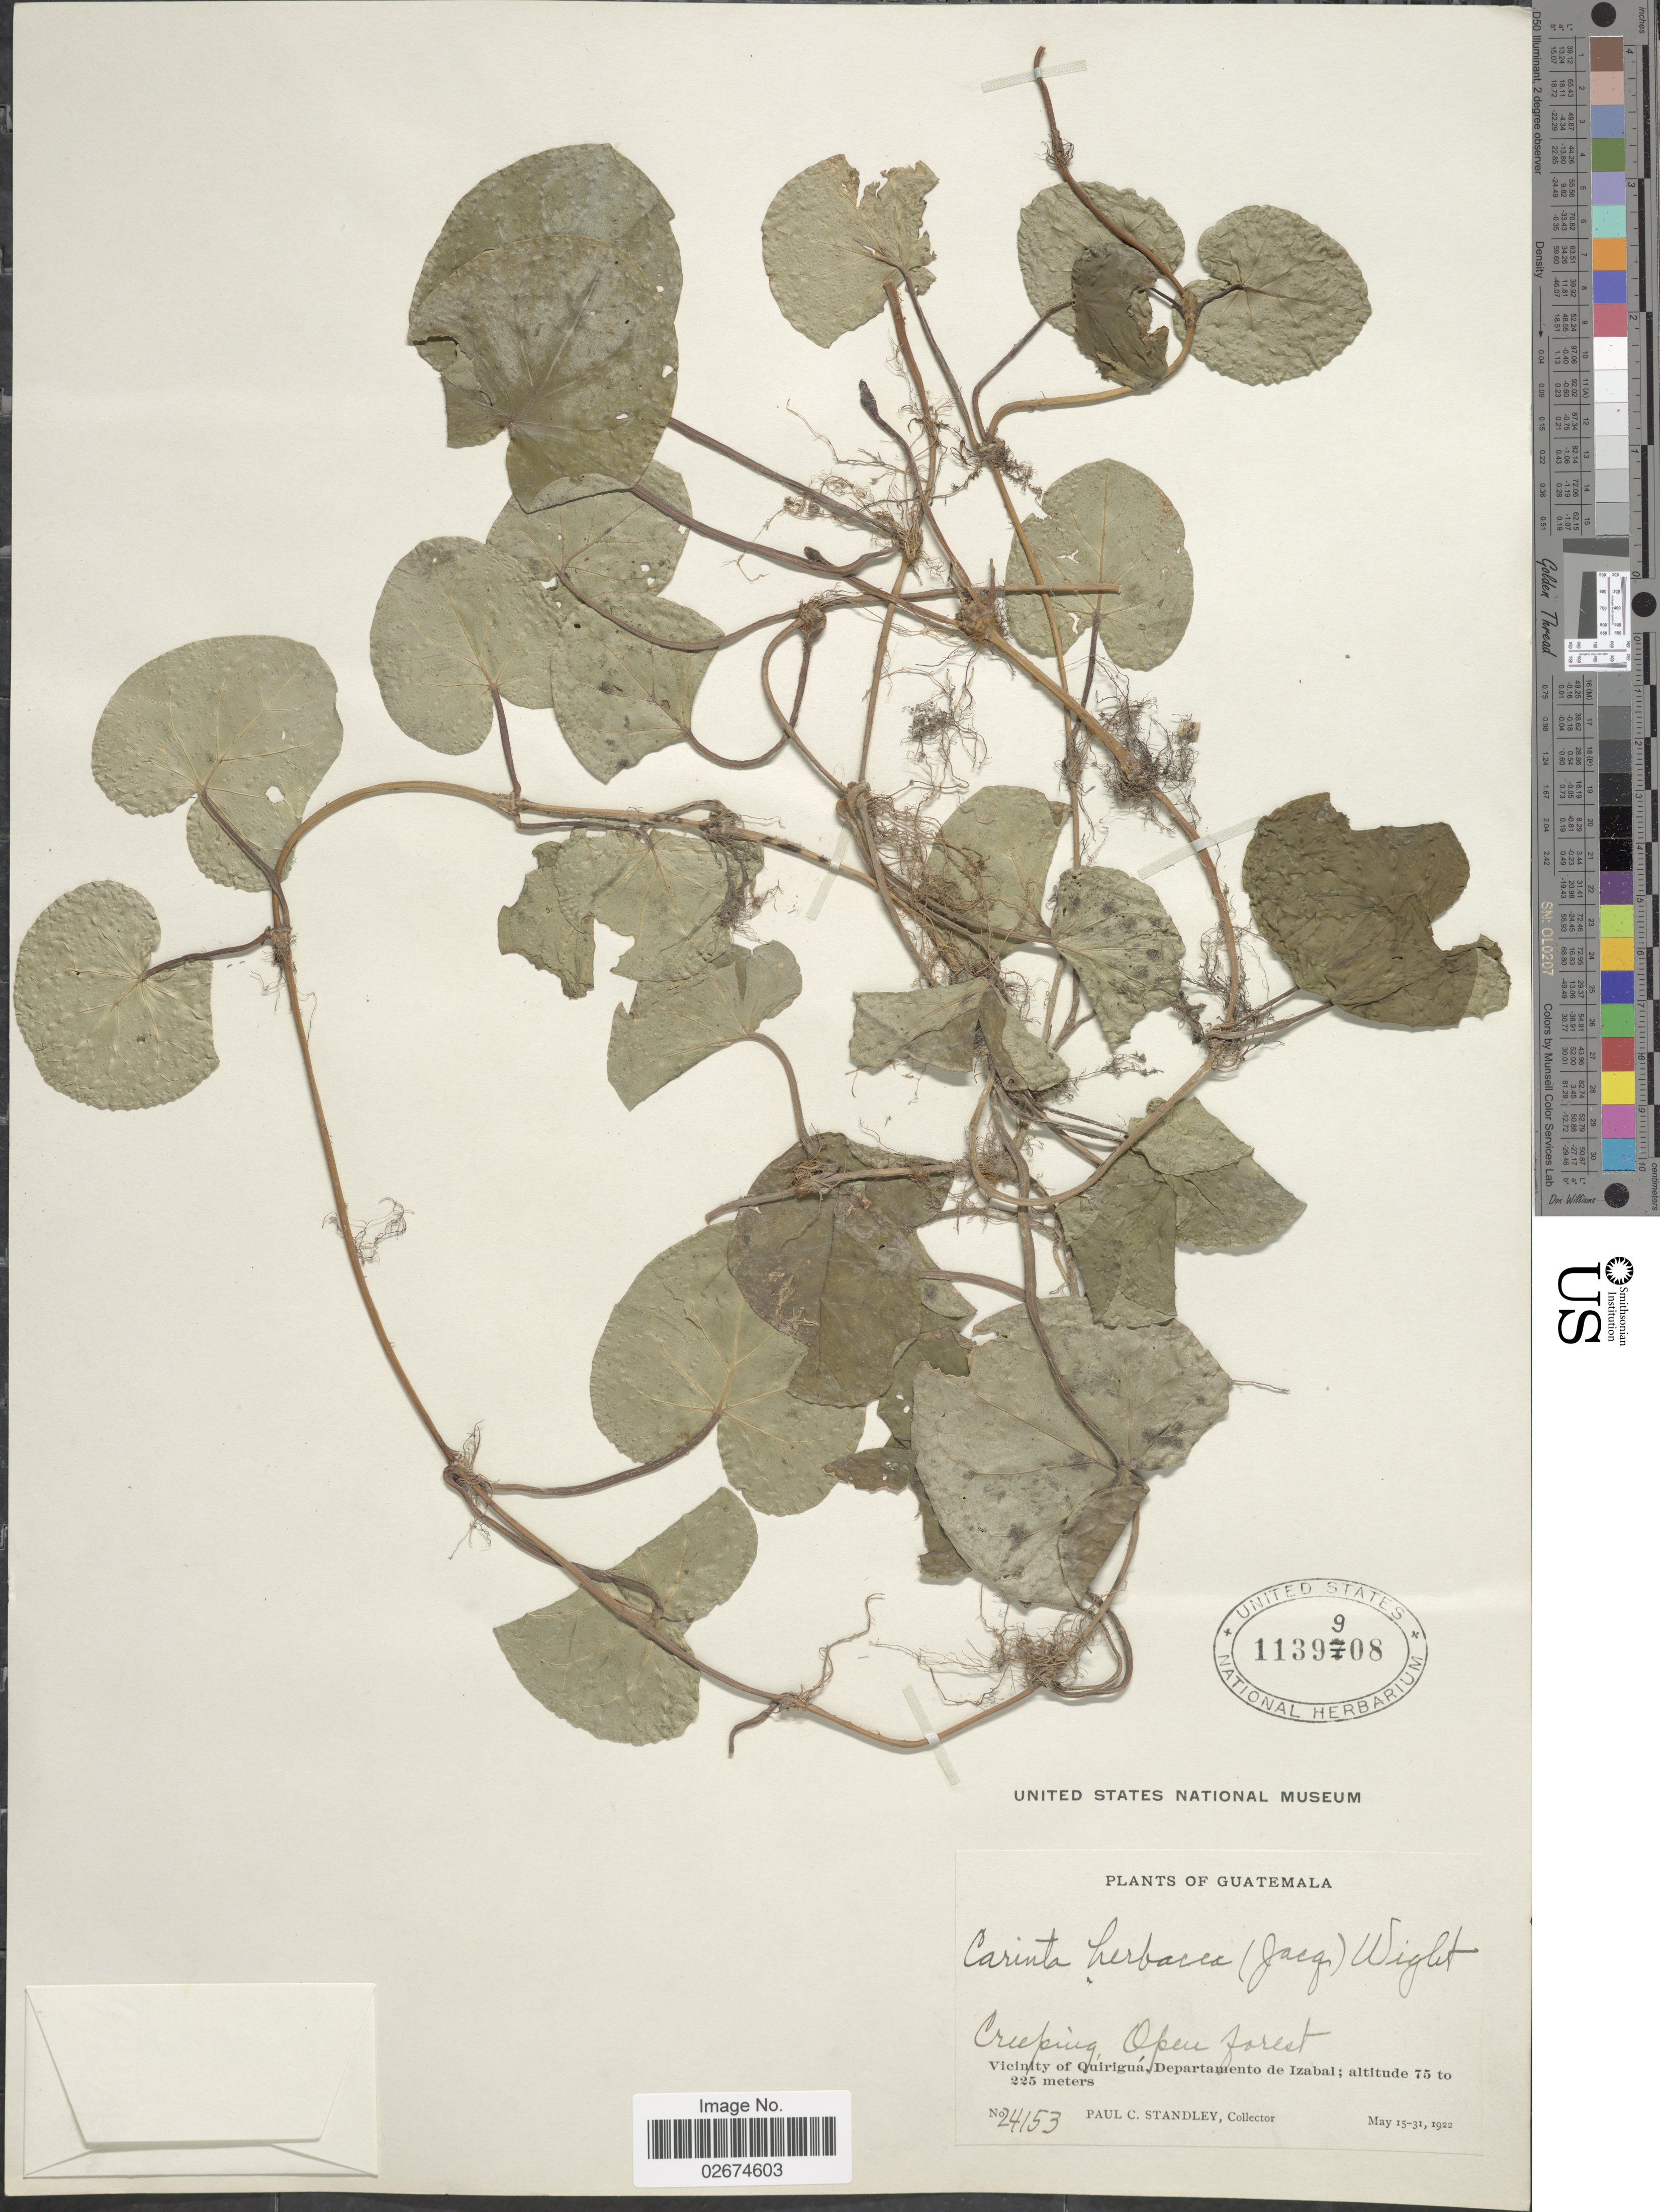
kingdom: Plantae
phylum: Tracheophyta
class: Magnoliopsida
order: Gentianales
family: Rubiaceae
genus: Geophila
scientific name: Geophila herbacea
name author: (Jacq.) K. Schum.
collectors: P. C. Standley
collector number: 24153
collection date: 1922-05-15/1922-05-31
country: Guatemala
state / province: Izabal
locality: Vicinity of Quirigua, Departamento de Izabal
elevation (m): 75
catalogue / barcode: US 1139908